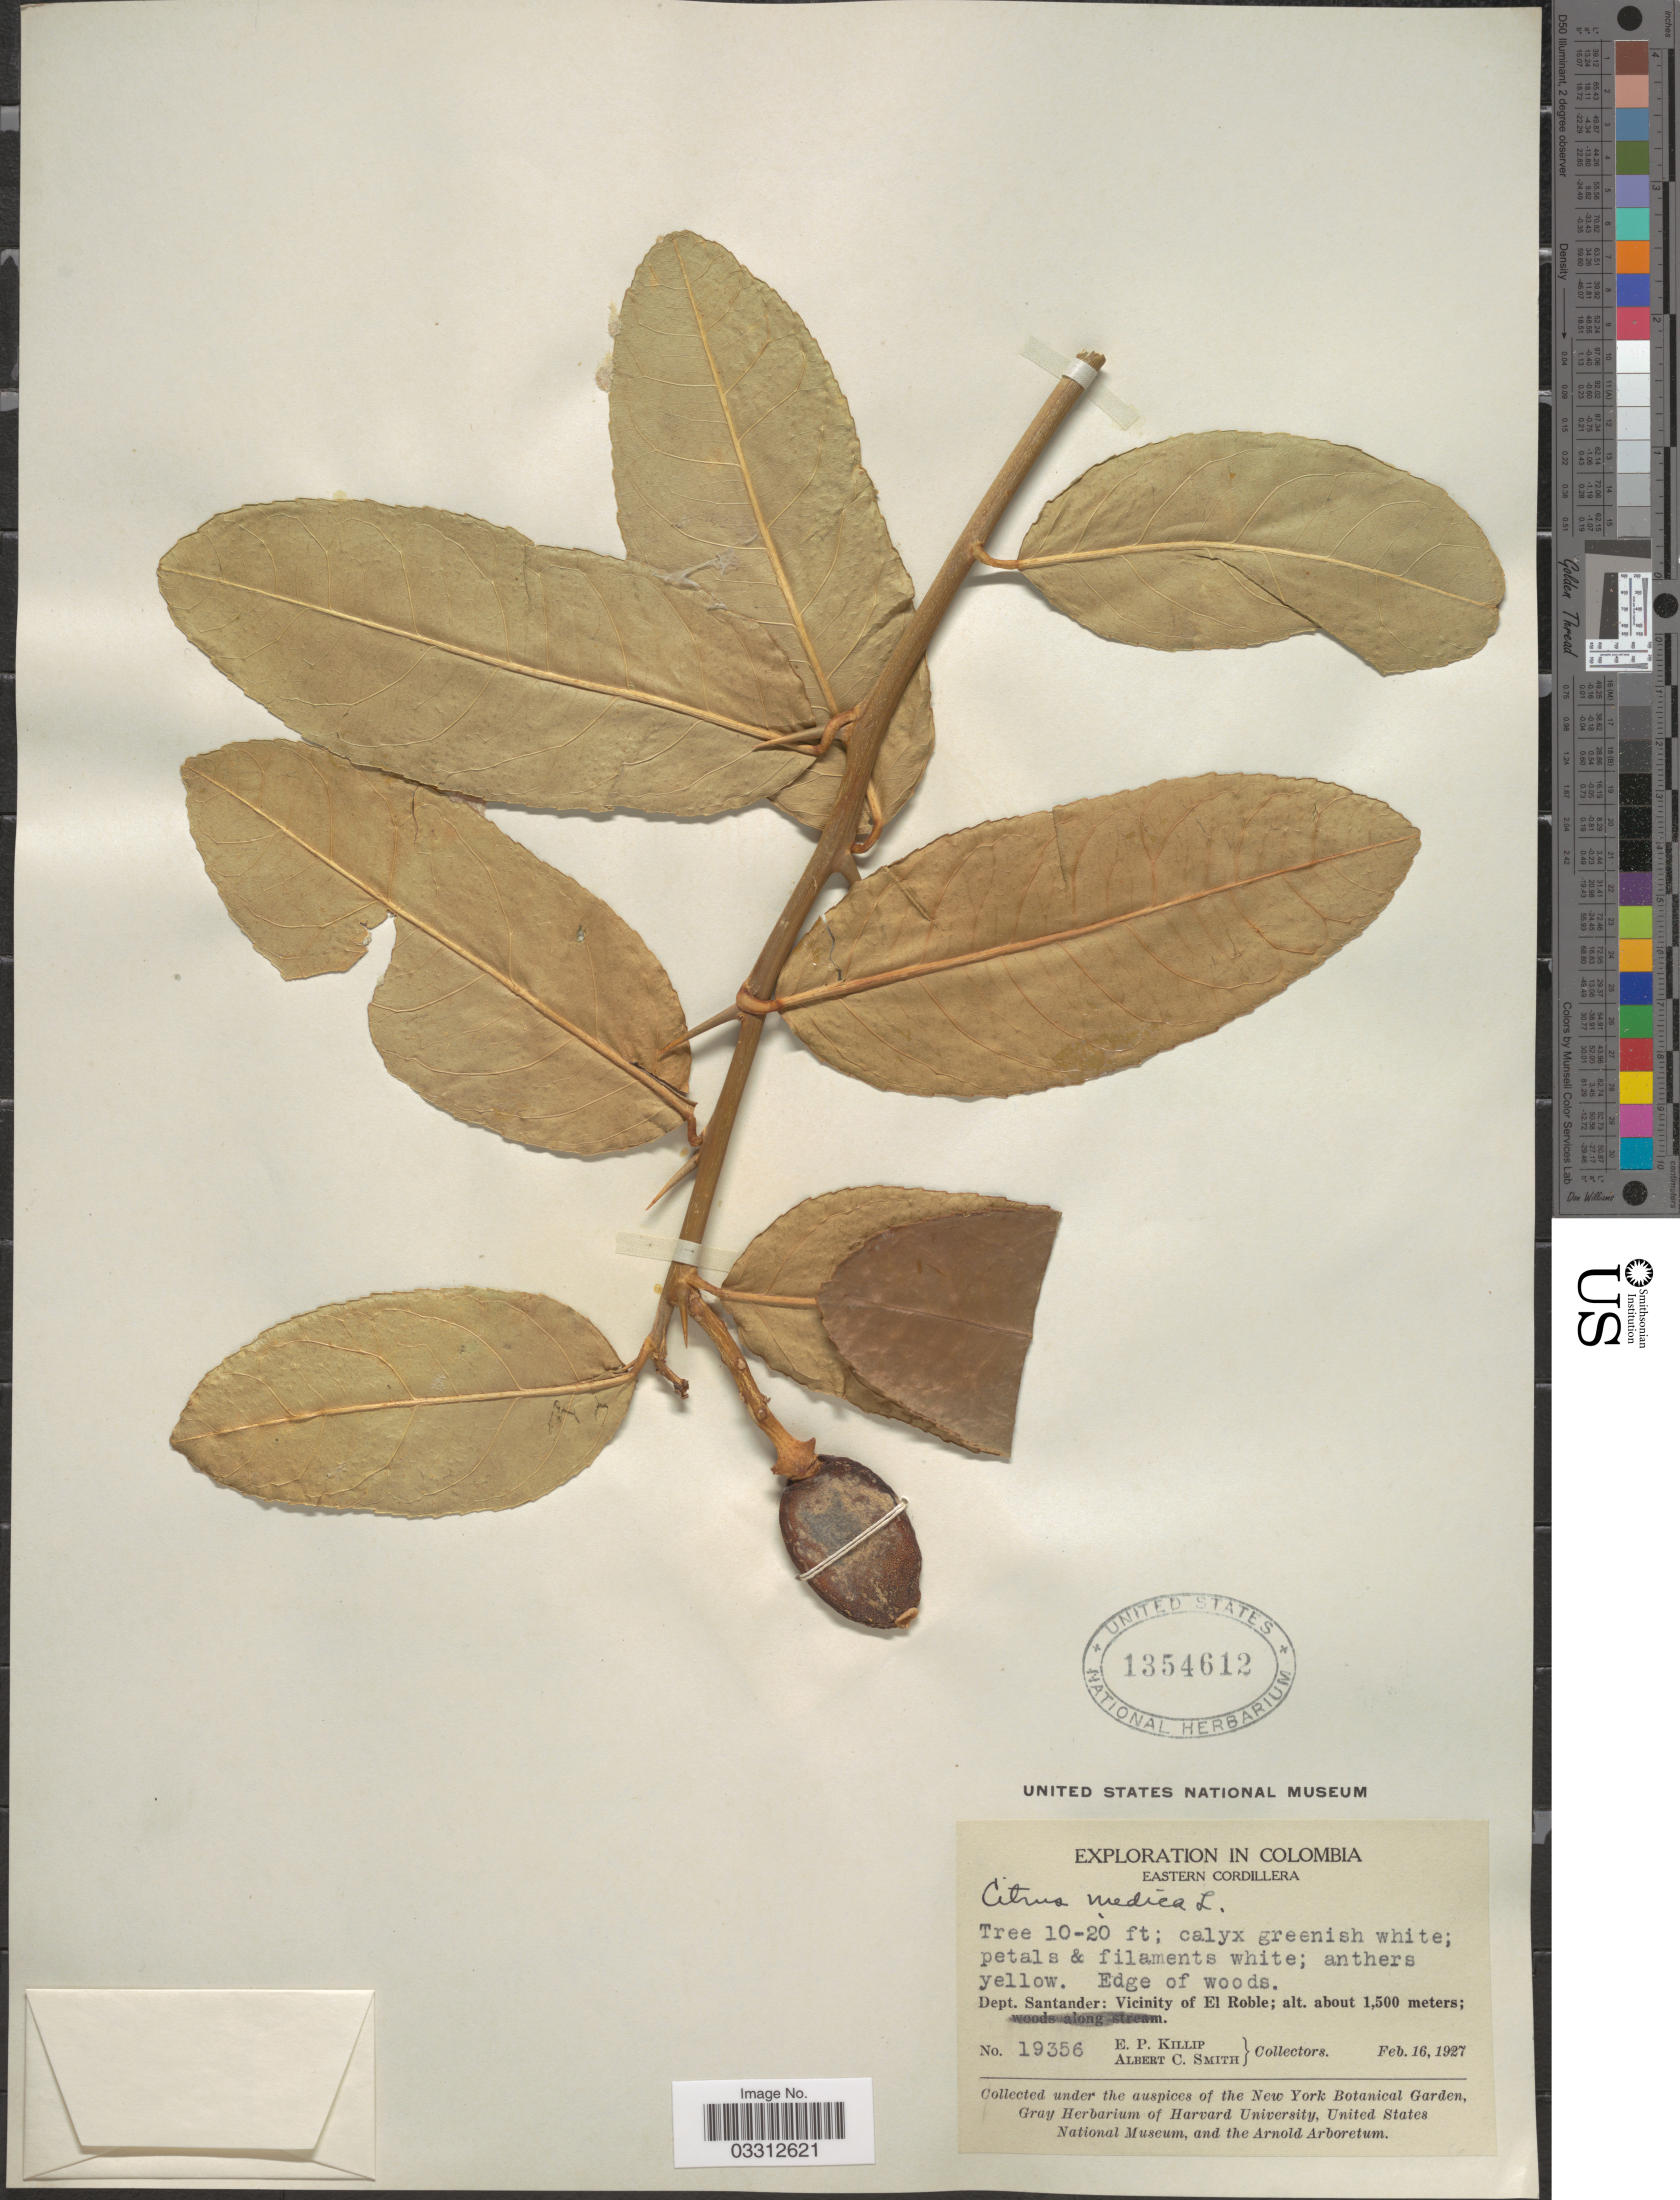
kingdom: Plantae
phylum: Tracheophyta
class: Magnoliopsida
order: Sapindales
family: Rutaceae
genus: Citrus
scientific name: Citrus medica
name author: L.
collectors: E. P. Killip & A. C. Smith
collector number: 19356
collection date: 1927-02-16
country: Colombia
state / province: Santander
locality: Eastern Cordillera, Dept. Santander: Vicinity of El Roble.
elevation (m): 1500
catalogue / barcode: US 1354612